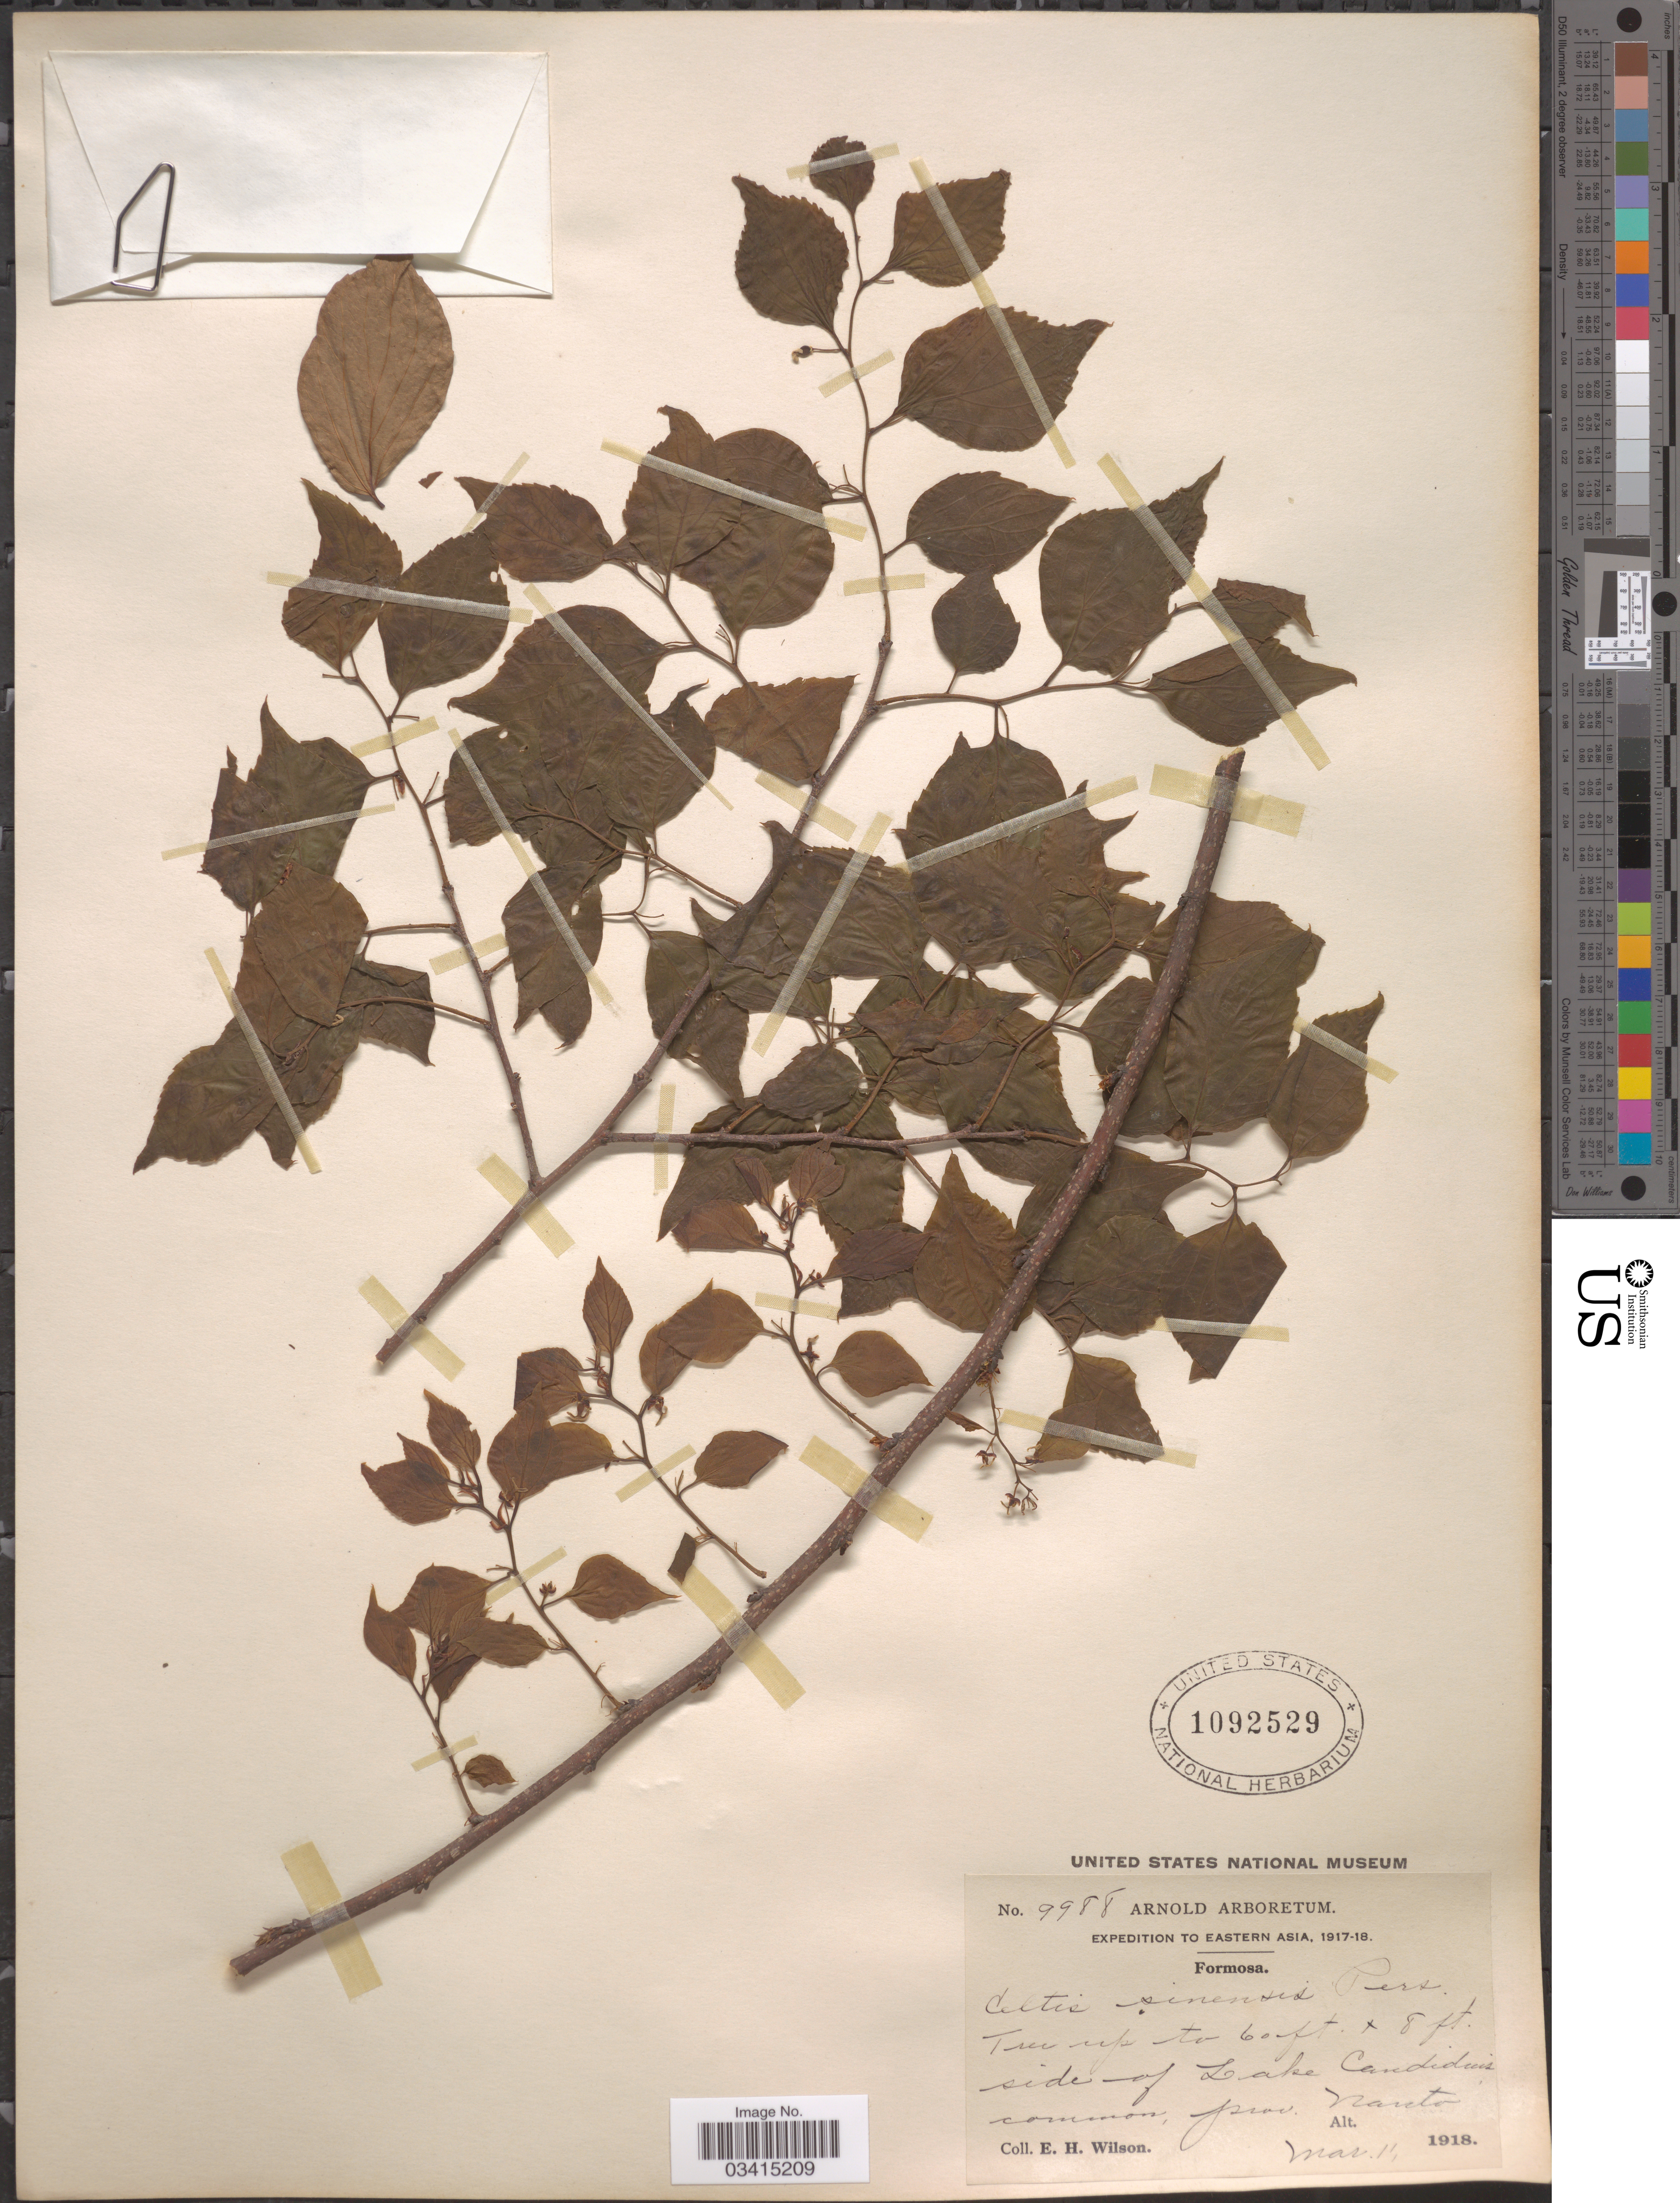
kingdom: Plantae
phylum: Tracheophyta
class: Magnoliopsida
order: Rosales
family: Cannabaceae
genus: Celtis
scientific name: Celtis sinensis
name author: Pers.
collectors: E. Wilson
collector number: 9988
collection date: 1918-03-11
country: Taiwan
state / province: Nantou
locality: Formosa. Side of Lake Candidius, prov. Nanto.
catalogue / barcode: US 1092529